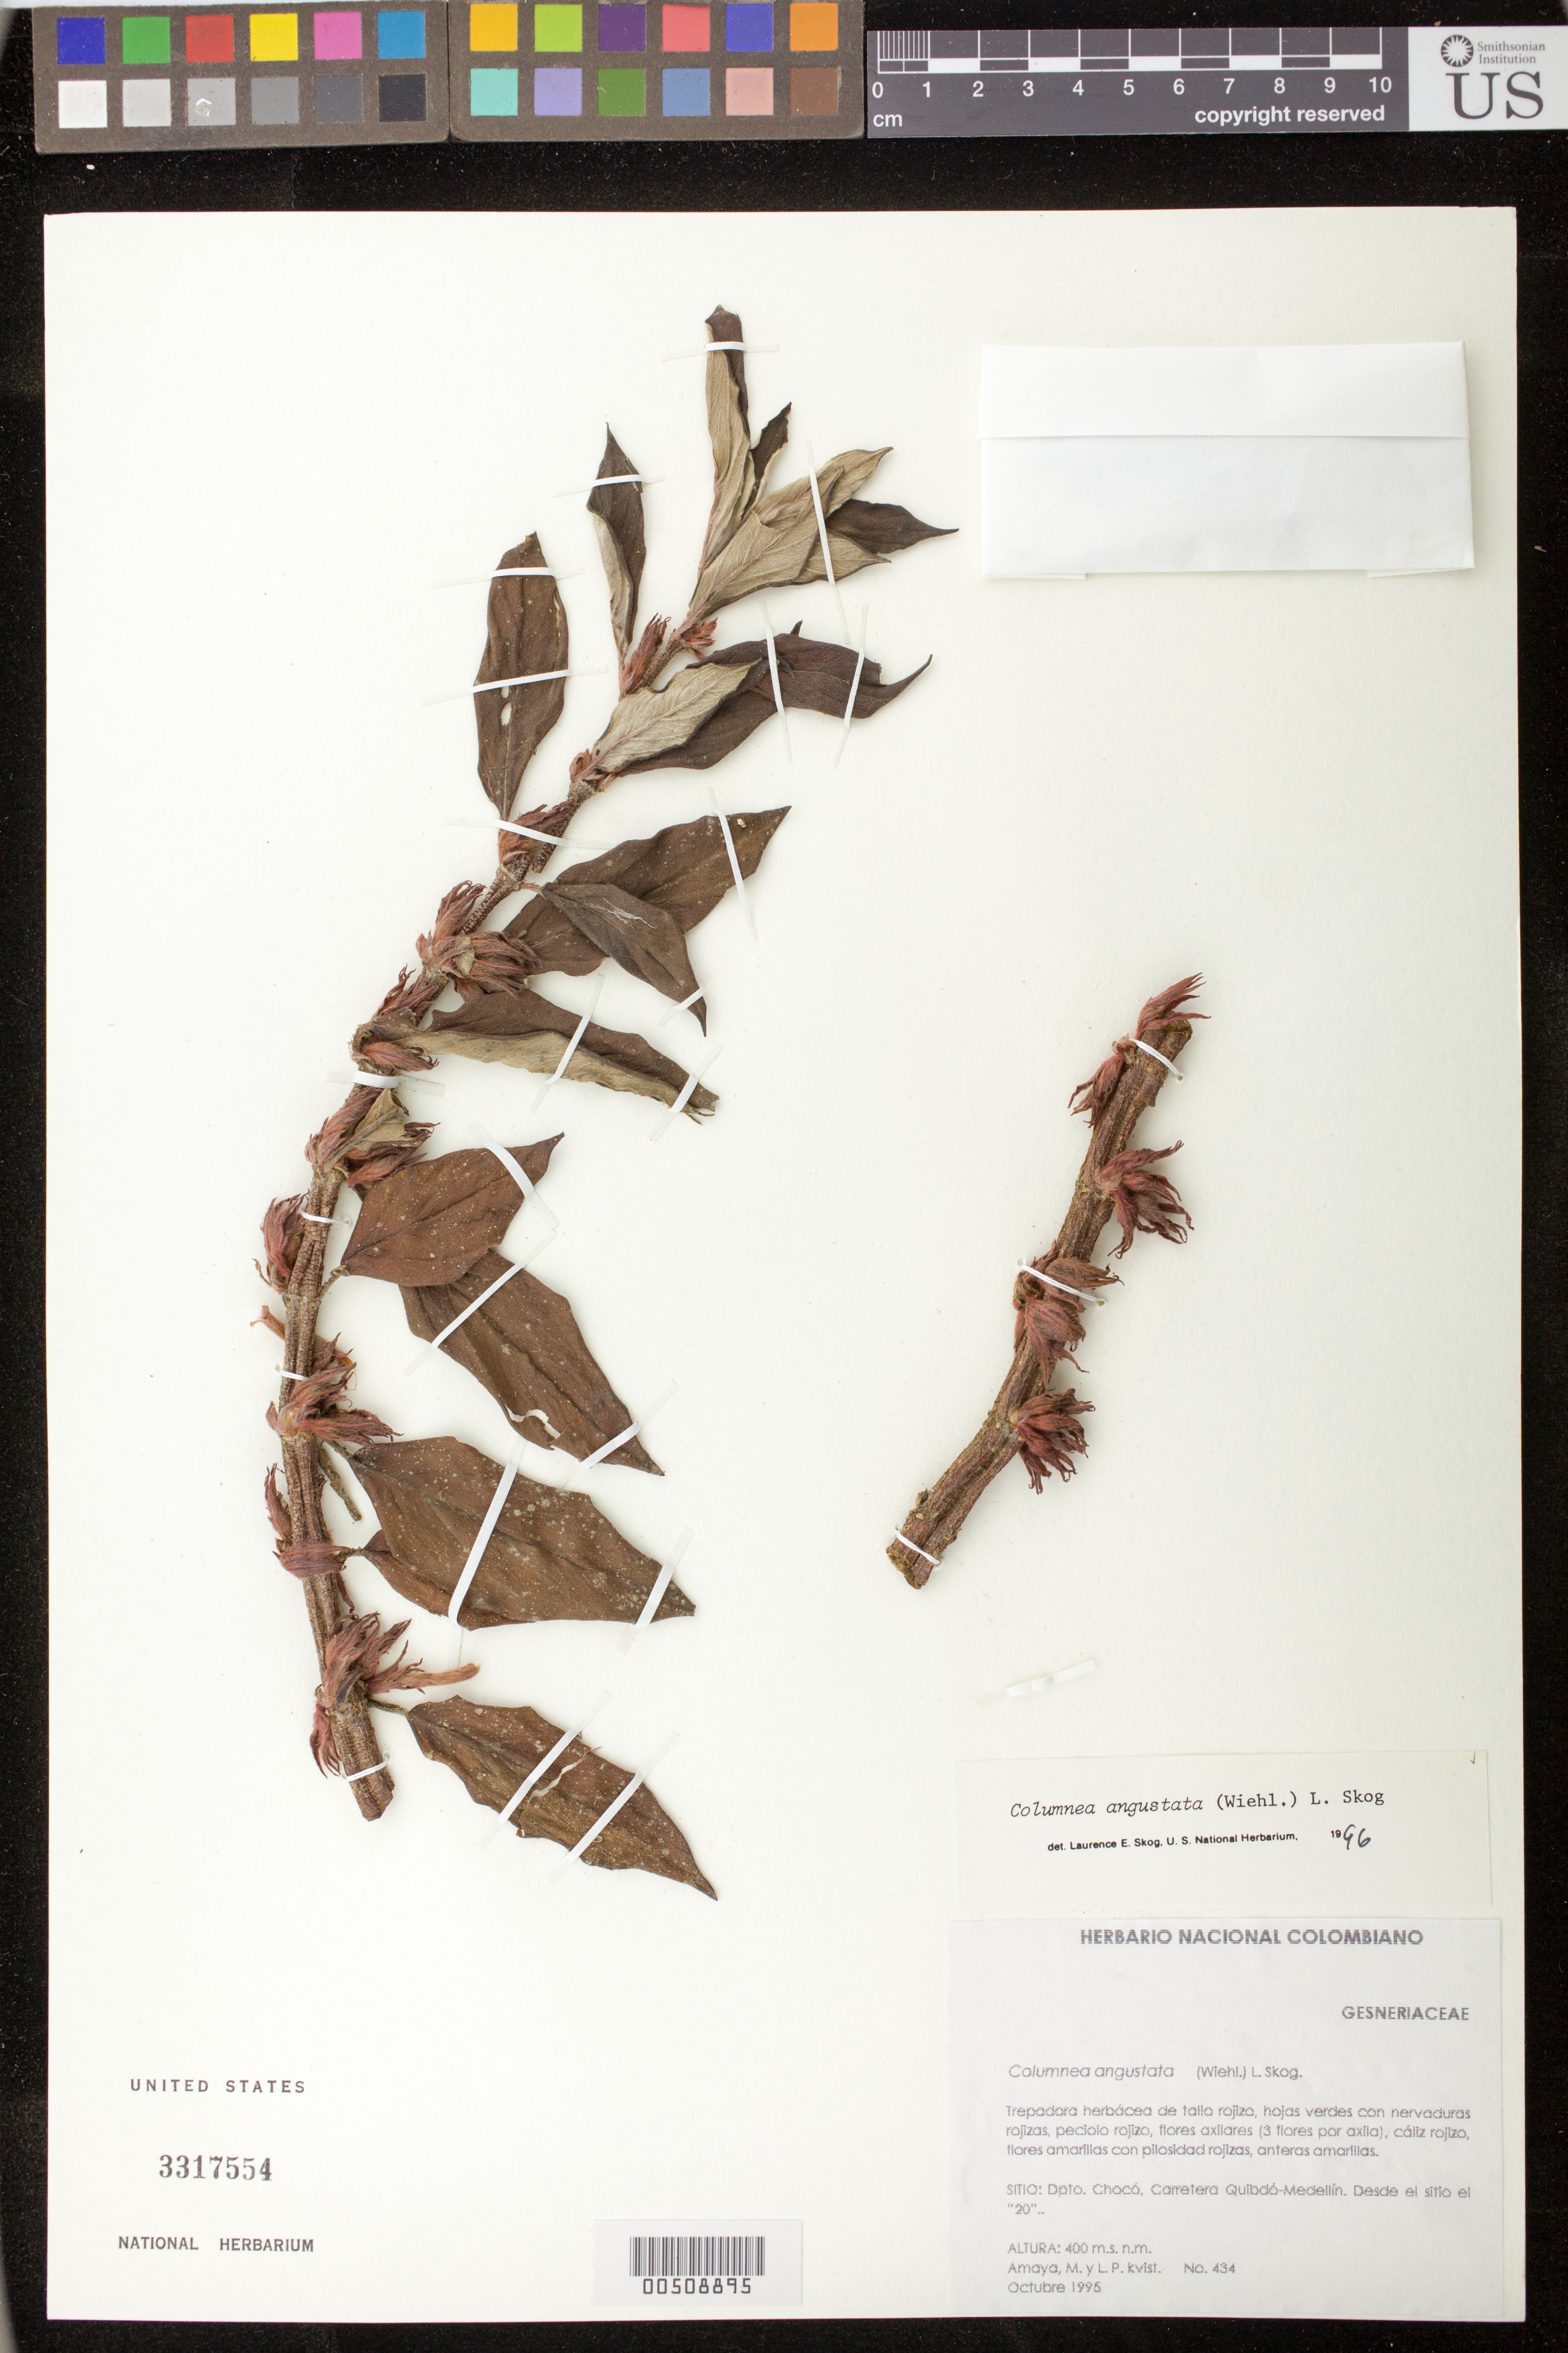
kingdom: Plantae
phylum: Tracheophyta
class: Magnoliopsida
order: Lamiales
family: Gesneriaceae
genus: Columnea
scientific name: Columnea angustata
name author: (Wiehler) L.E. Skog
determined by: Skog, Laurence E.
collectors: M. Amaya & L. P. Kvist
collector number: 434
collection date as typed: Oct 1995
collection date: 1995-10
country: Colombia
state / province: Chocó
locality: Carretera Quibdó-Medellín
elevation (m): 400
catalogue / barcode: US 3317554